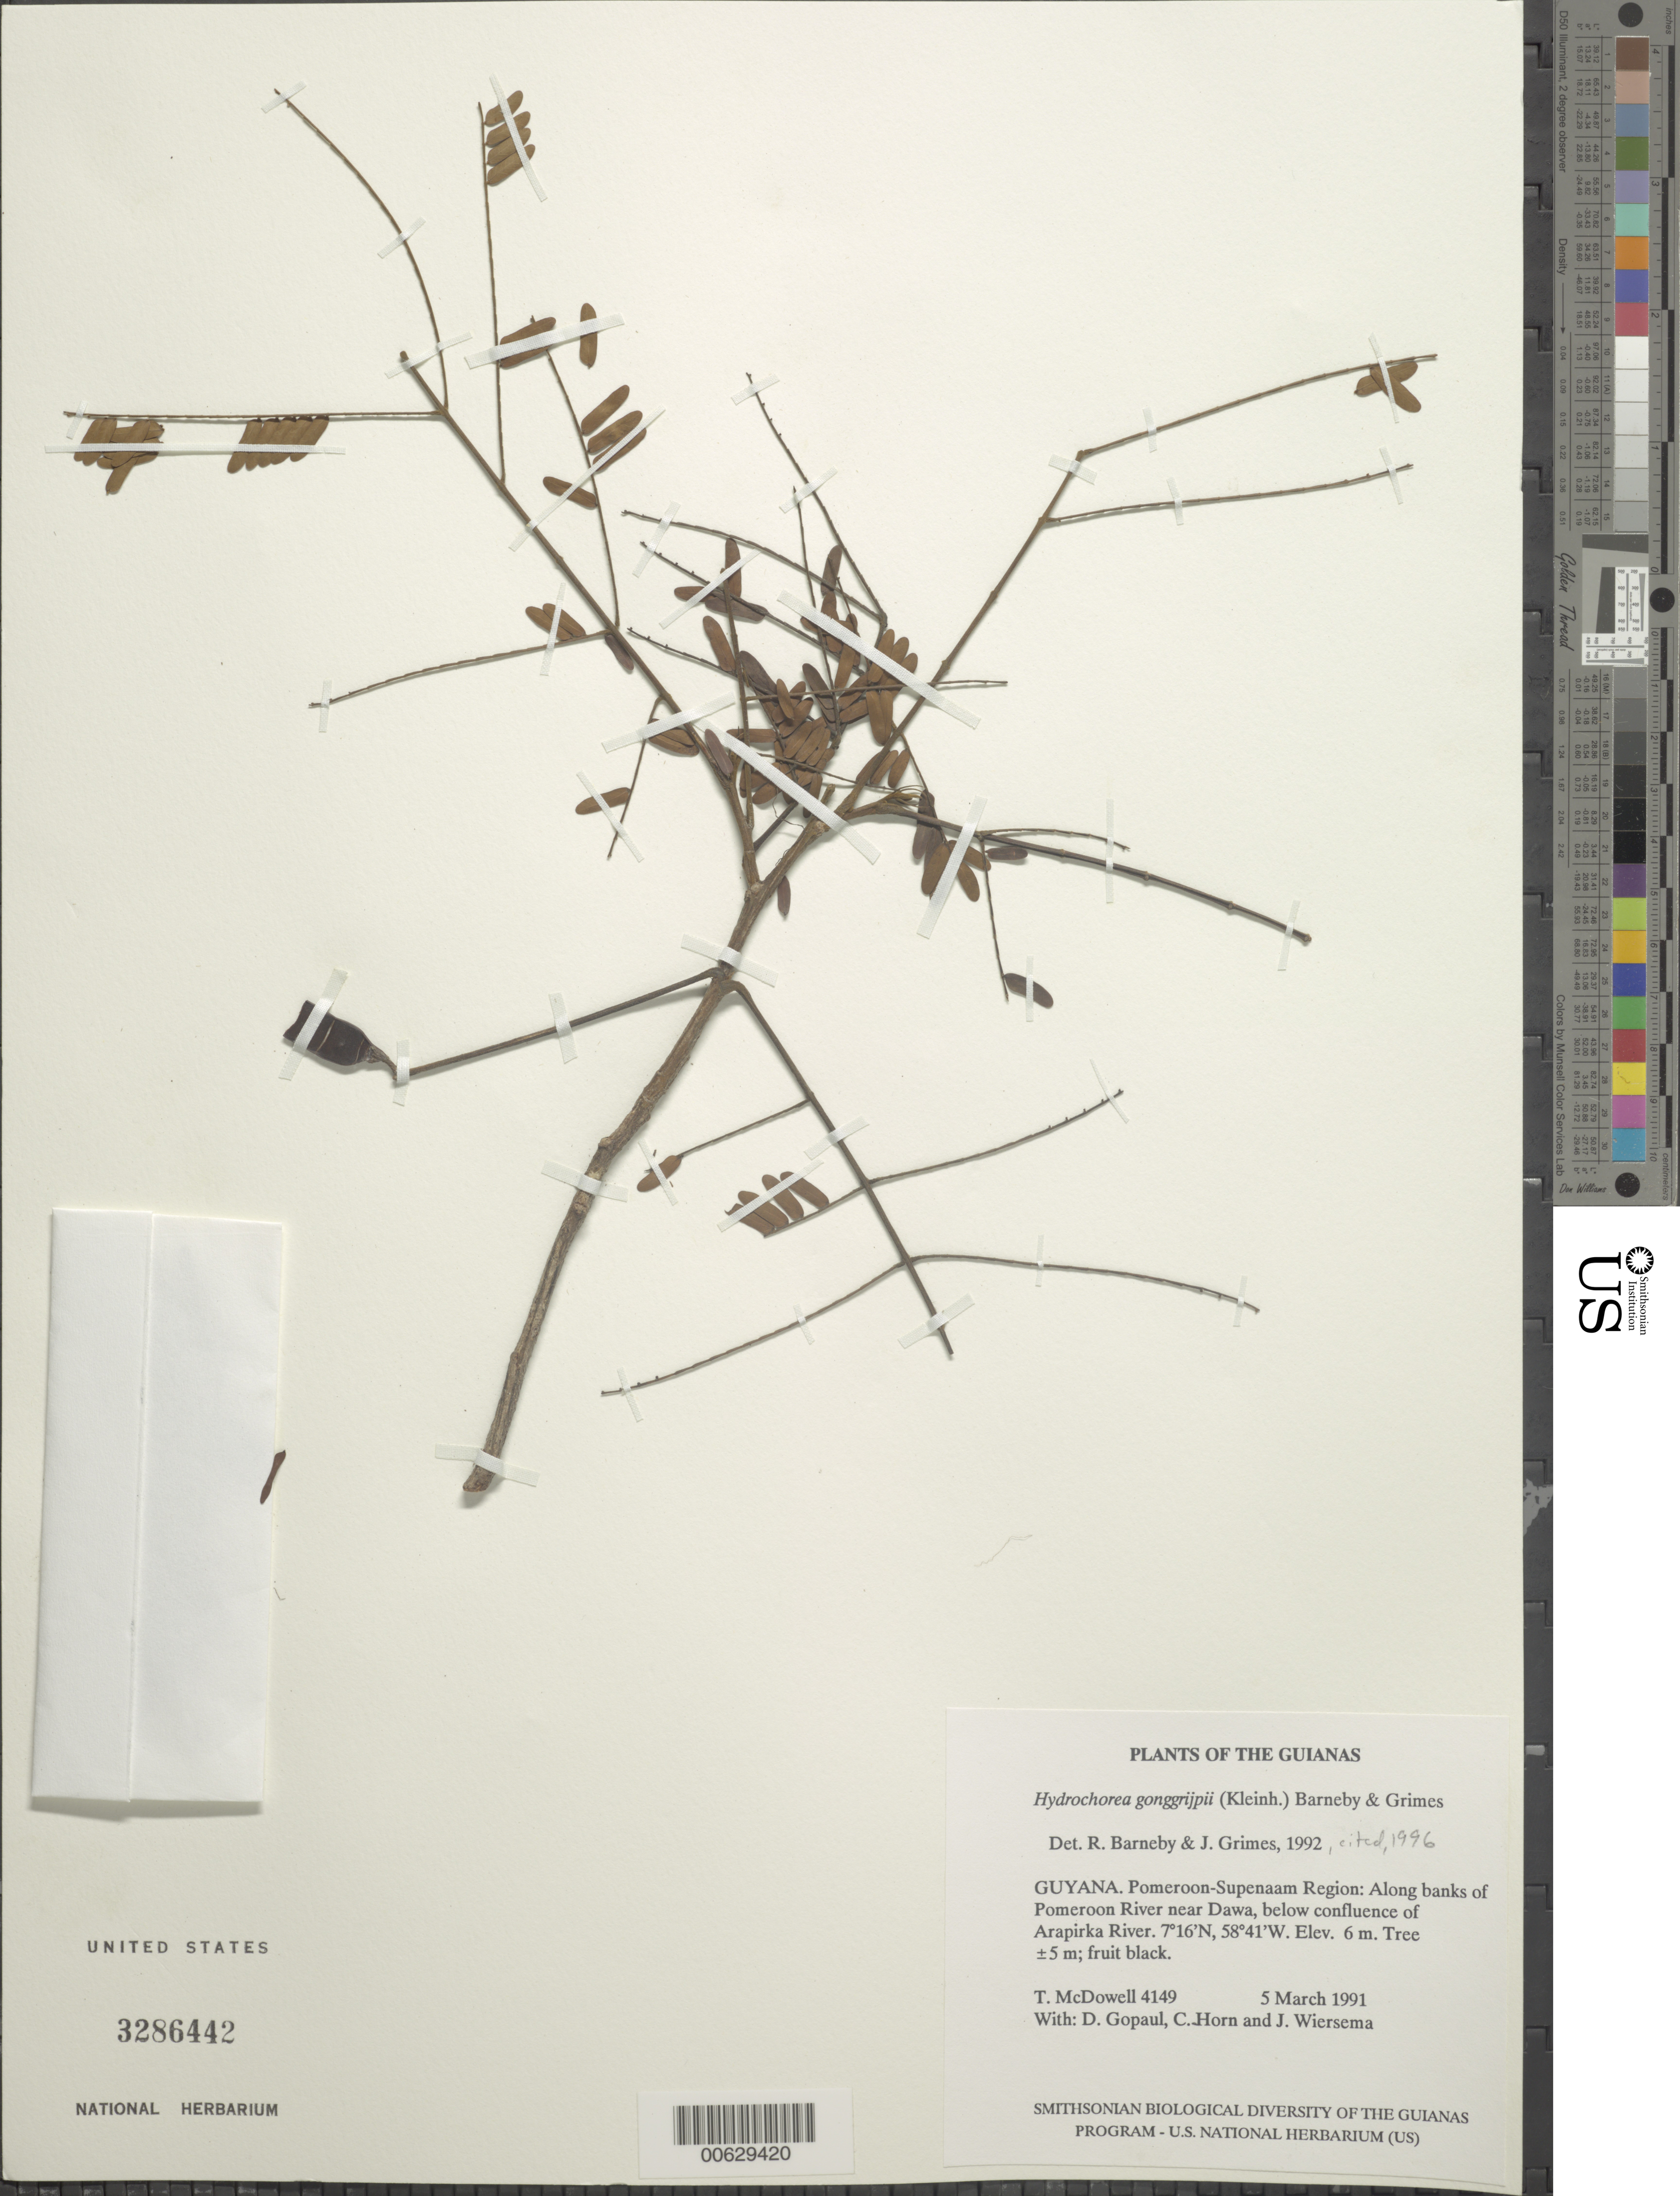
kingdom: Plantae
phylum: Tracheophyta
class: Magnoliopsida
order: Fabales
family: Fabaceae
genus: Hydrochorea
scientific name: Hydrochorea gonggrijpii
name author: (Kleinhoonte) Barneby & J.W. Grimes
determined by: Barneby, R. C.; Grimes, J. W.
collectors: T. McDowell, D. Gopaul, C. N. Horn & J. H. Wiersema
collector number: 4149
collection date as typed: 6 March 1991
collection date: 1991-03-06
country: Guyana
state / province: Pomeroon-Supenaam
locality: Pomeroon River near Dawa, below confluence of Arapirka River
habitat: Along banks of river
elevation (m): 6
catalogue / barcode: US 3286442